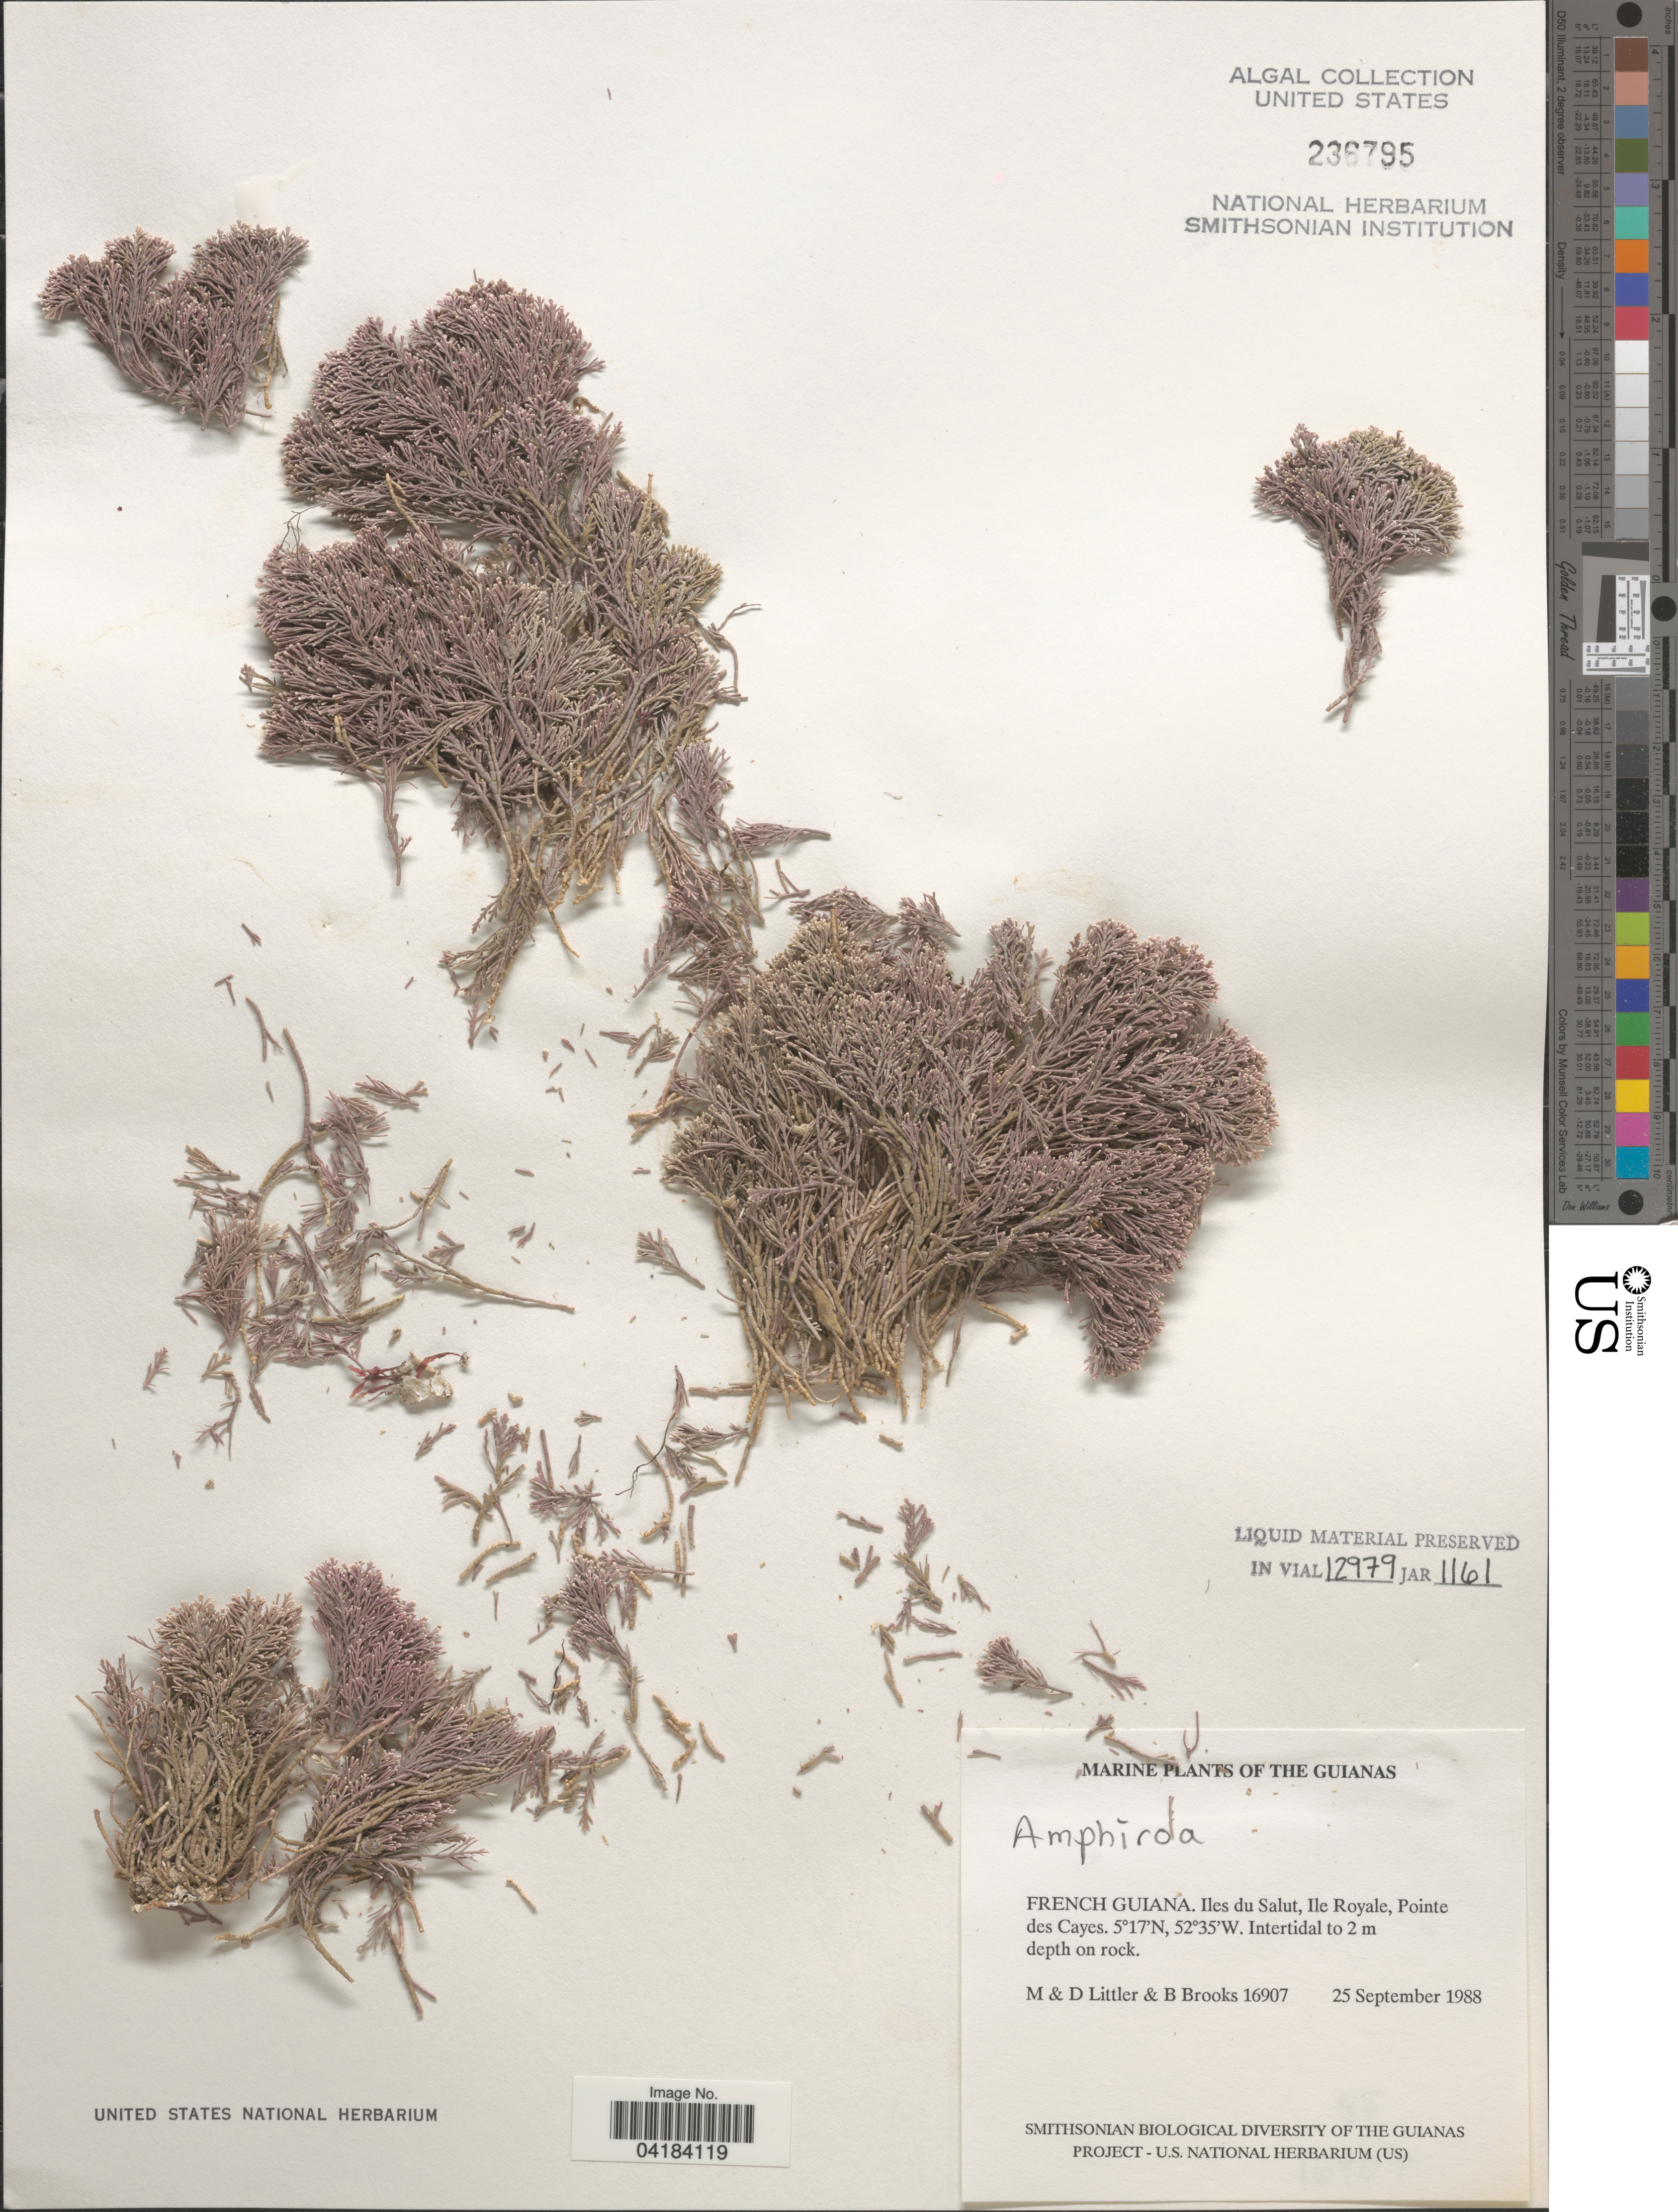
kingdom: Plantae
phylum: Rhodophyta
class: Florideophyceae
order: Corallinales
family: Lithophyllaceae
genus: Amphiroa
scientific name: Amphiroa sp.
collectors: M. Littler, D. S. Littler & B. Brooks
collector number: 16907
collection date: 1988-09-25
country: French Guiana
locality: The Guianas. Iles du Salut, Ile Royale, Pointe des Cayes.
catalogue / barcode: US 236795